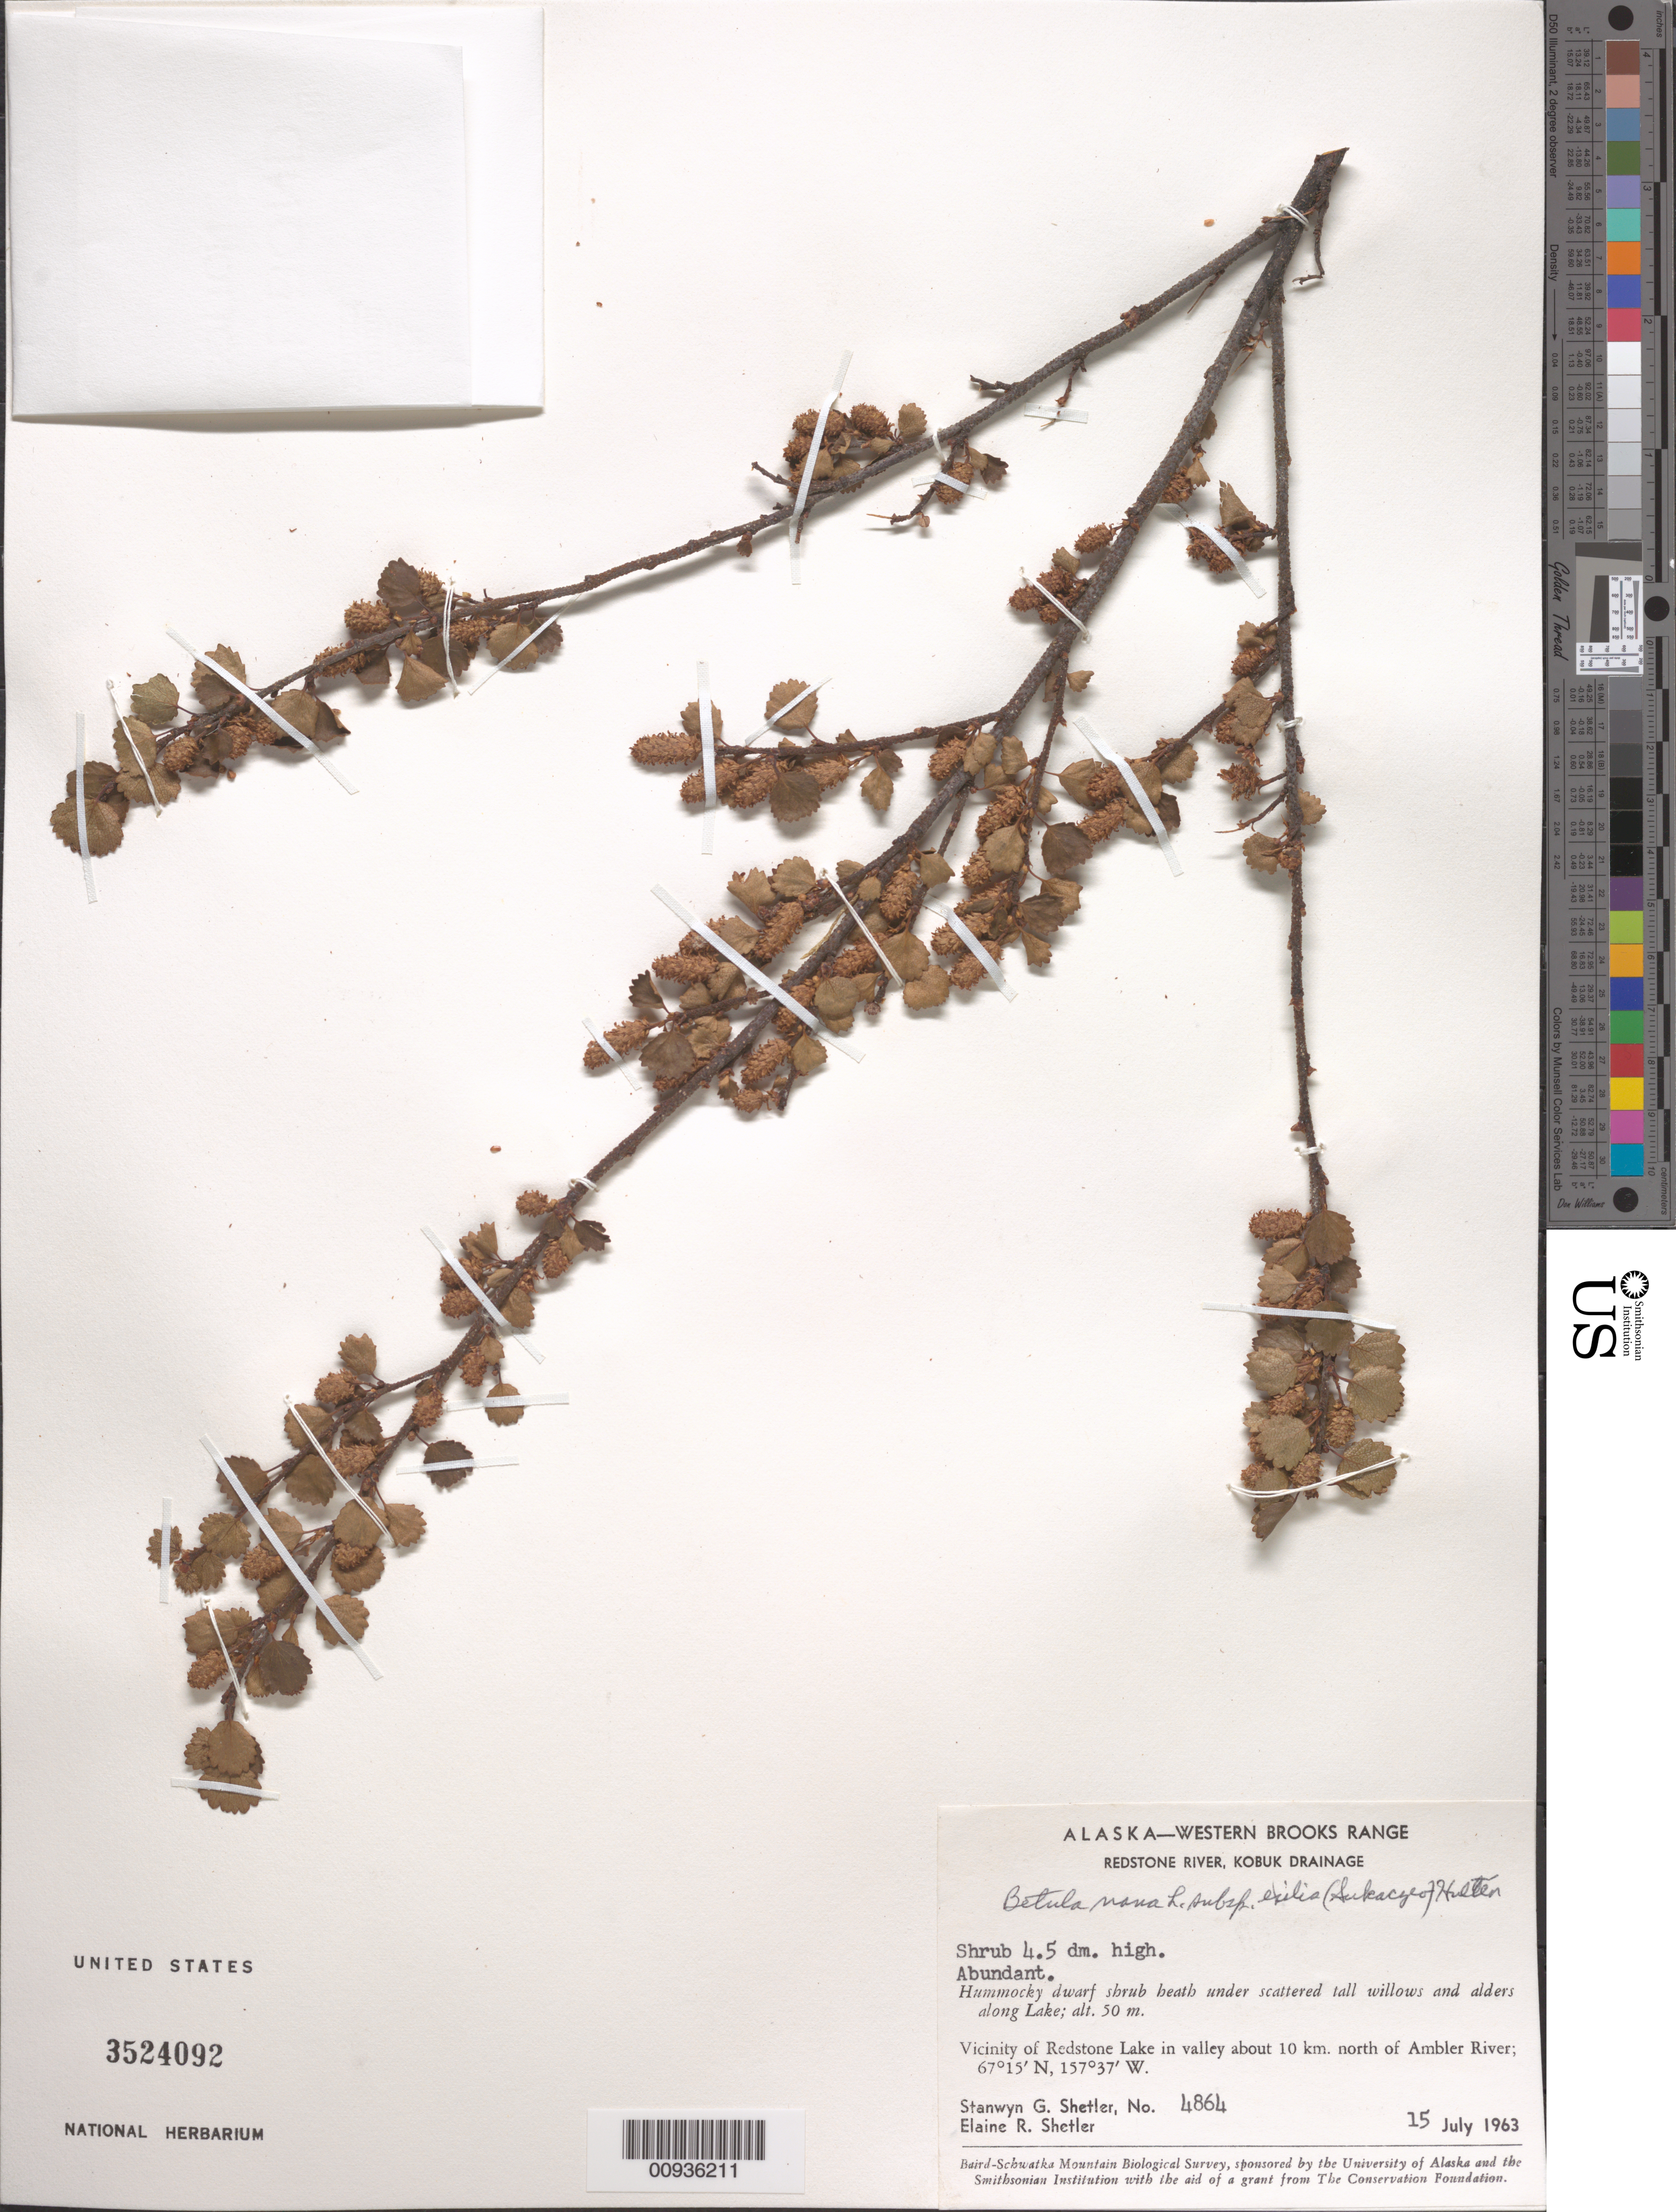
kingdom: Plantae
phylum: Tracheophyta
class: Magnoliopsida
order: Fagales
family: Betulaceae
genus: Betula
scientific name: Betula nana subsp. exilis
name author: L.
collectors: S. Shetler & E. R. Shetler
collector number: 4864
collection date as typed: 15 Jul 1963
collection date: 1963-07-15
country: United States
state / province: Alaska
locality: Vicinity of Redstone Lake in valley about 10 km. north of Ambler River. Western Brooks Range, Redstone River, Kobuk Drainage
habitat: Hummocky dwarf shrub heath under scattered tall willows and alders along Lake.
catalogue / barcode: US 3524092